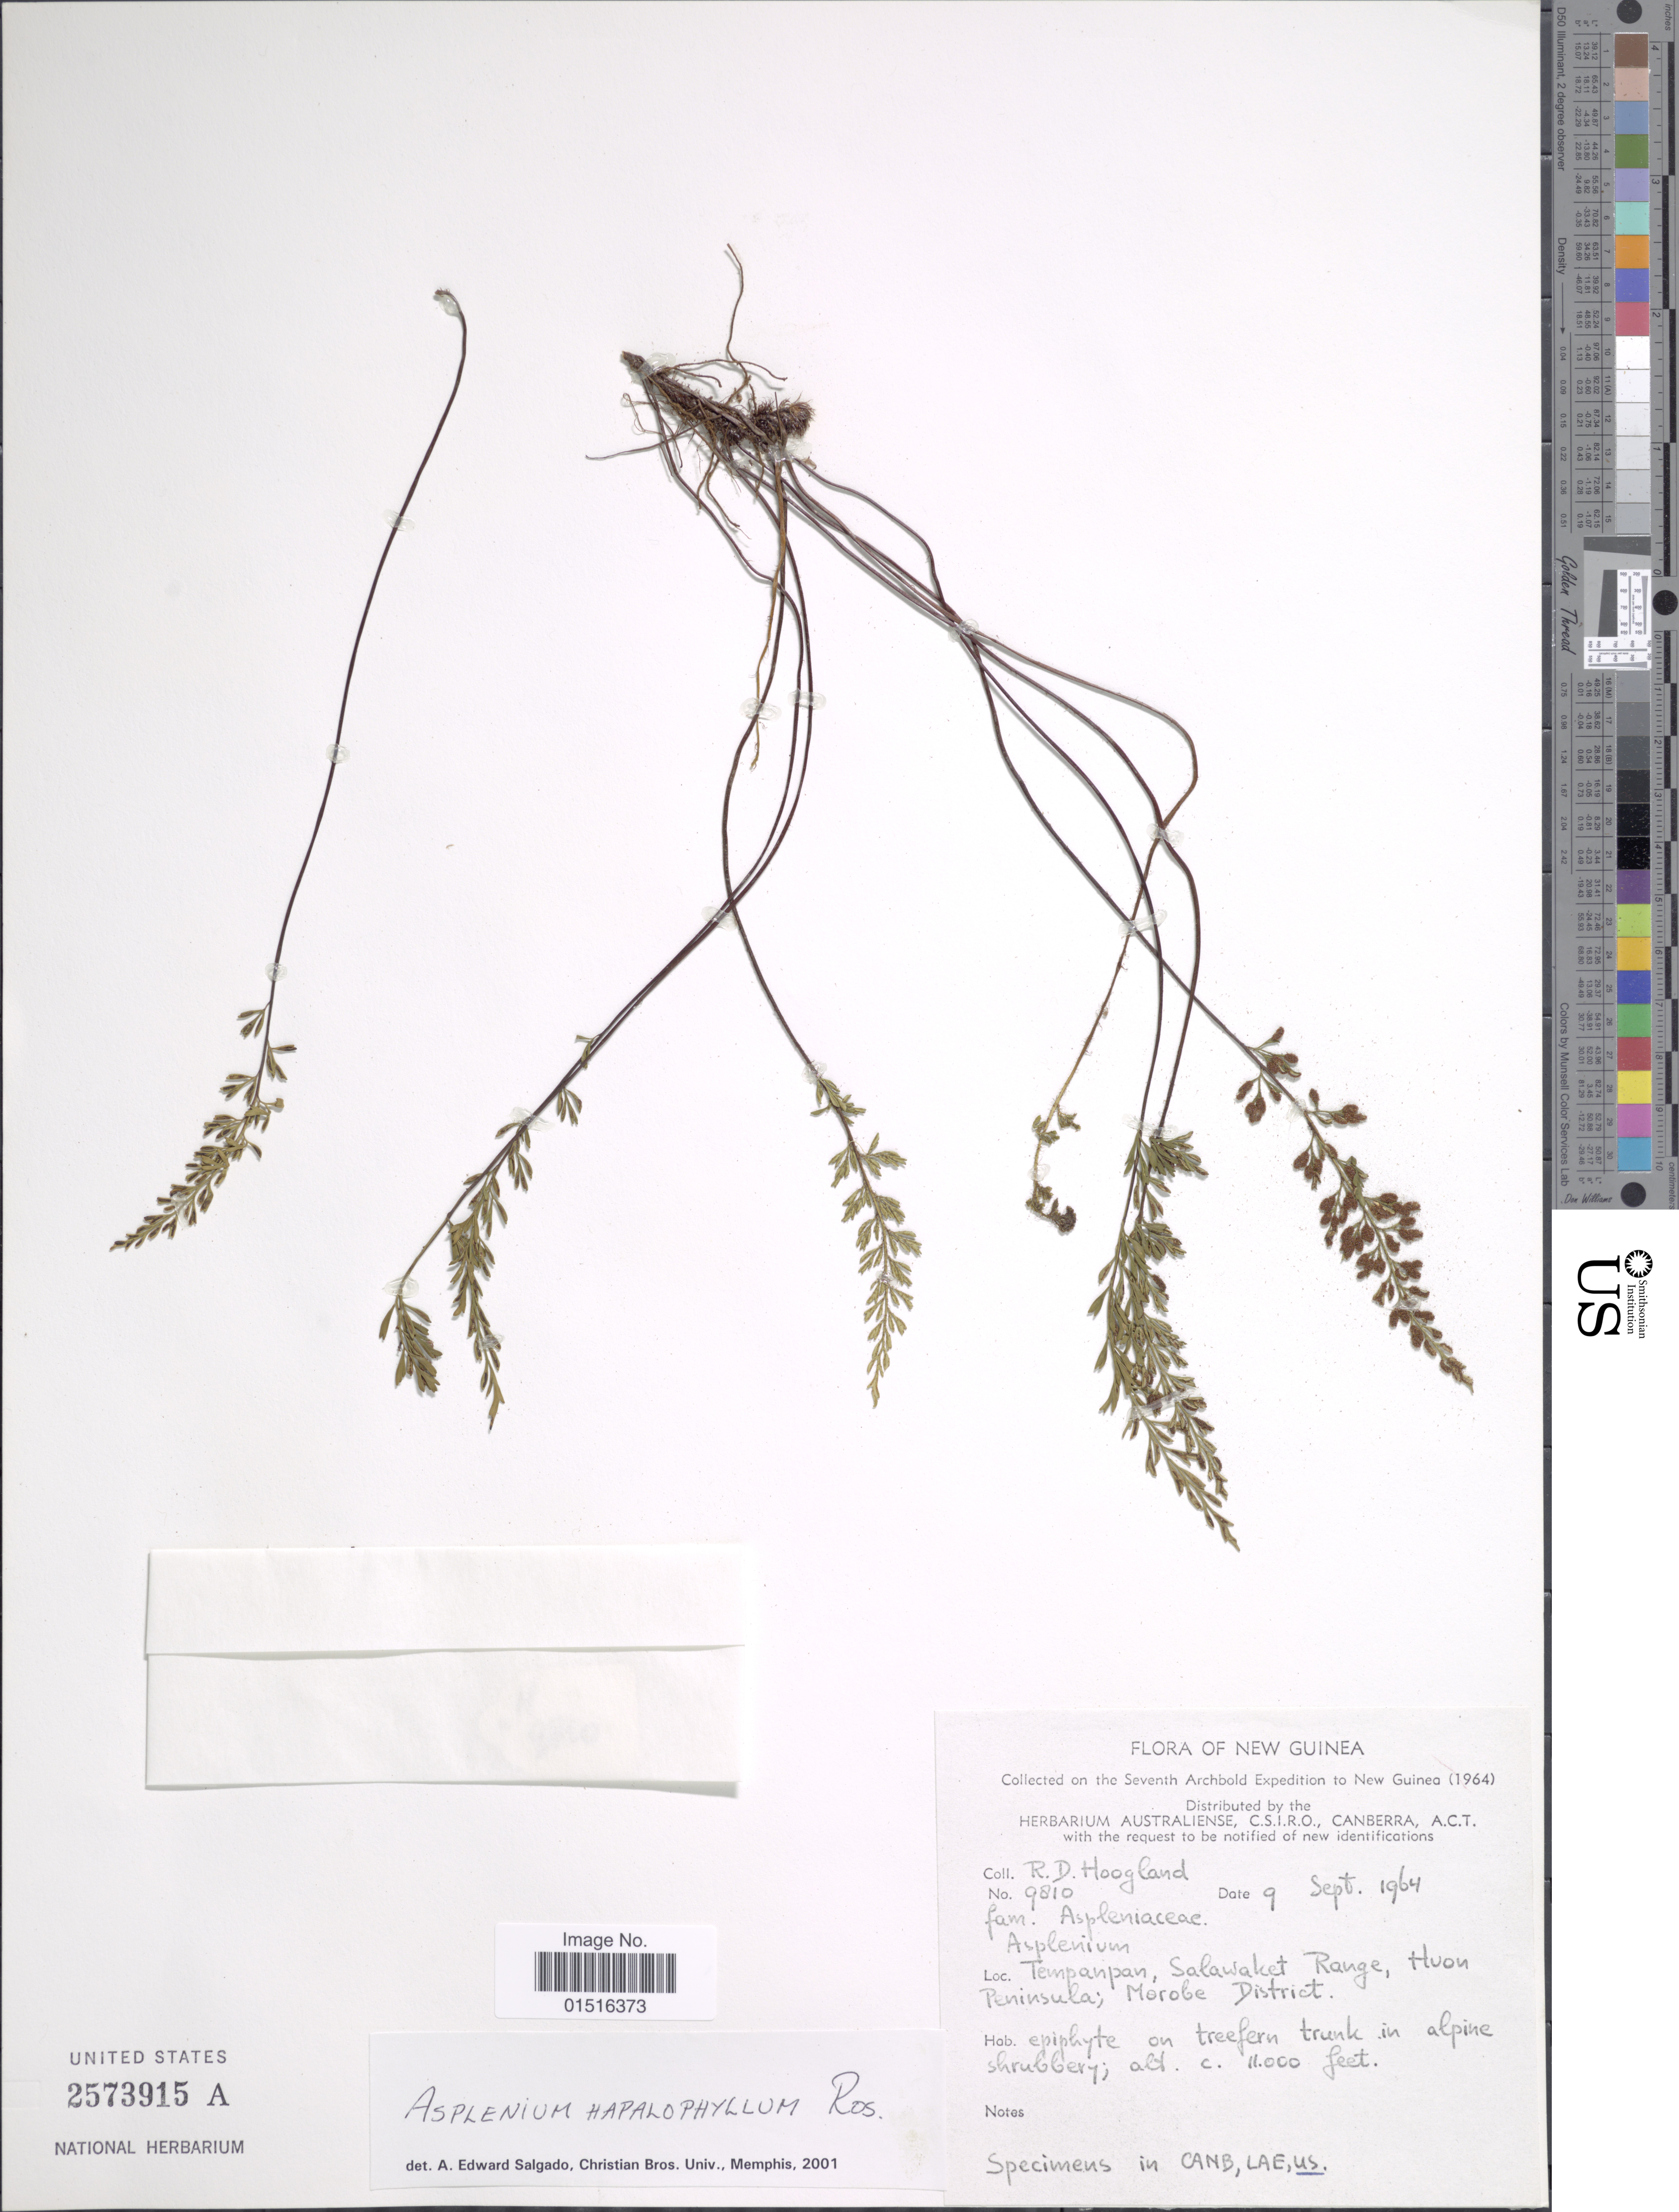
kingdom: Plantae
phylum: Tracheophyta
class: Polypodiopsida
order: Polypodiales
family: Aspleniaceae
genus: Asplenium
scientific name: Asplenium hapalophyllum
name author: Rosenst.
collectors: R. D. Hoogland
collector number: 9810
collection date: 1964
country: Papua New Guinea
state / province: Morobe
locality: Tempanpan, Salawaket Range, Huon Peninsula, Morobe District, New Guinea.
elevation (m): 3353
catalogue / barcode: US 2573915A